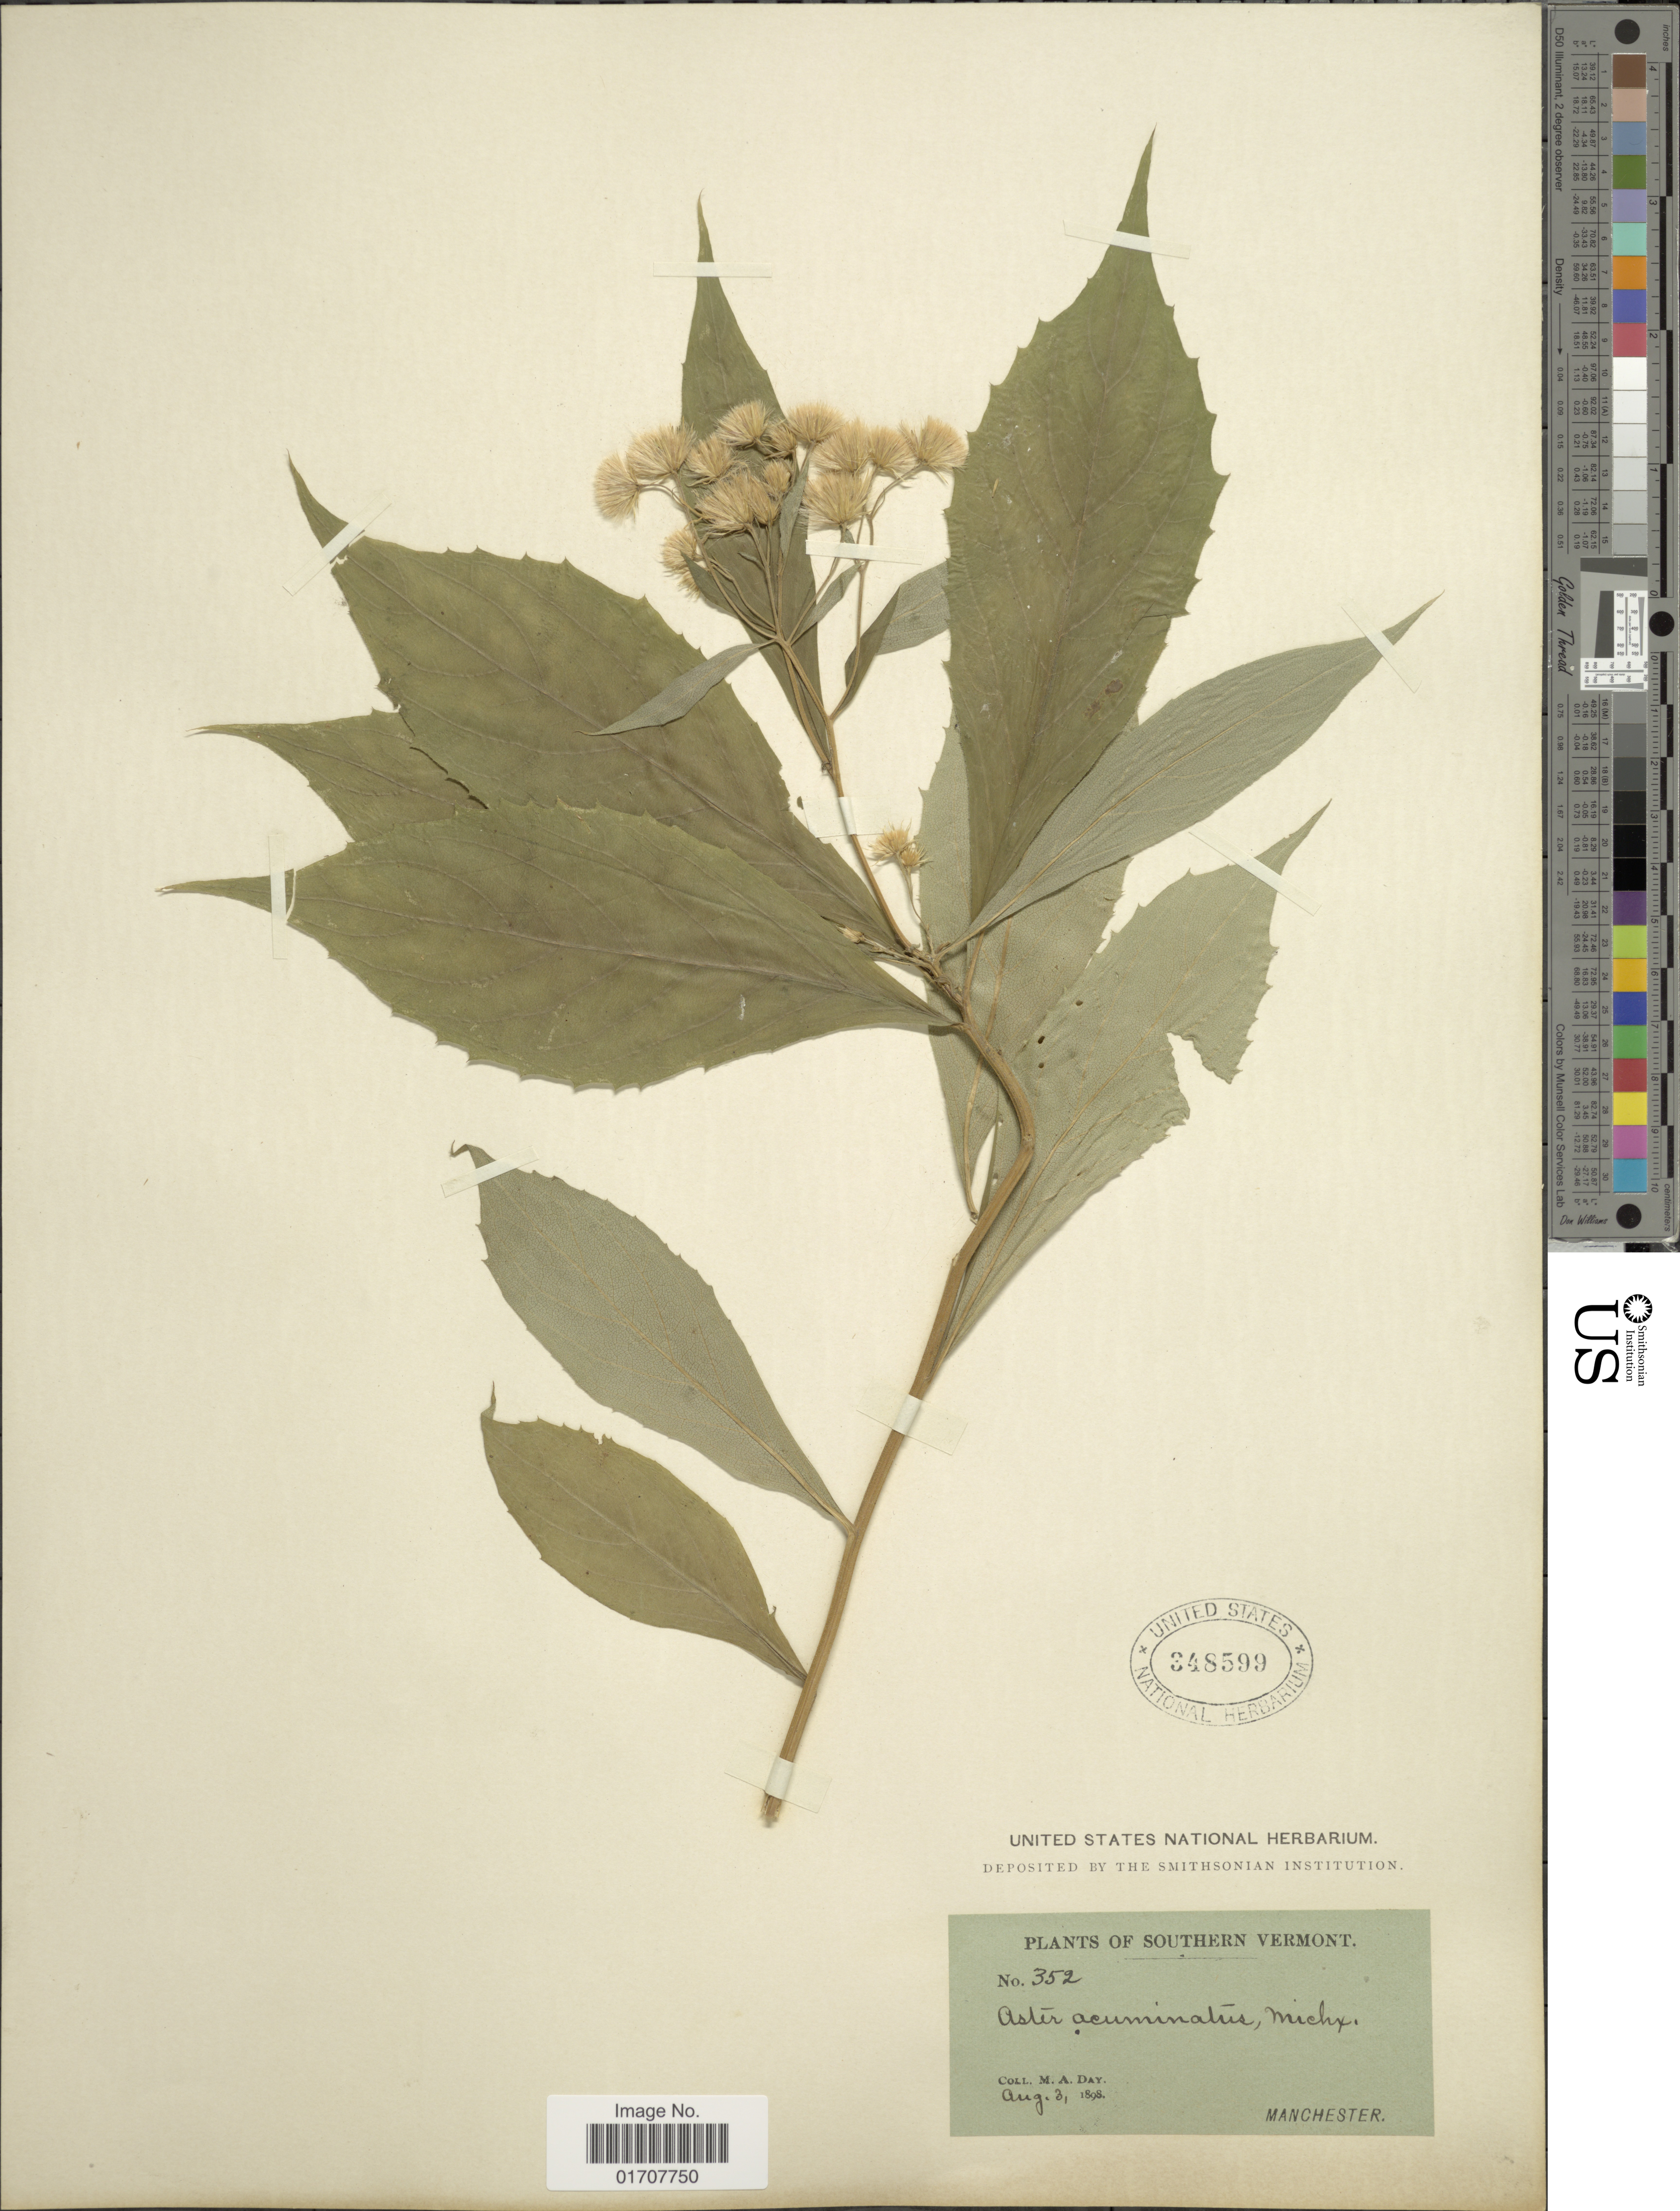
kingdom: Plantae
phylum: Tracheophyta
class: Magnoliopsida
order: Asterales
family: Asteraceae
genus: Oclemena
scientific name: Oclemena acuminata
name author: (Michx.) Greene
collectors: M. Day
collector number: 352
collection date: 1898-08-03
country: United States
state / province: Vermont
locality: Southern Vermont, Manchester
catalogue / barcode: US 348599